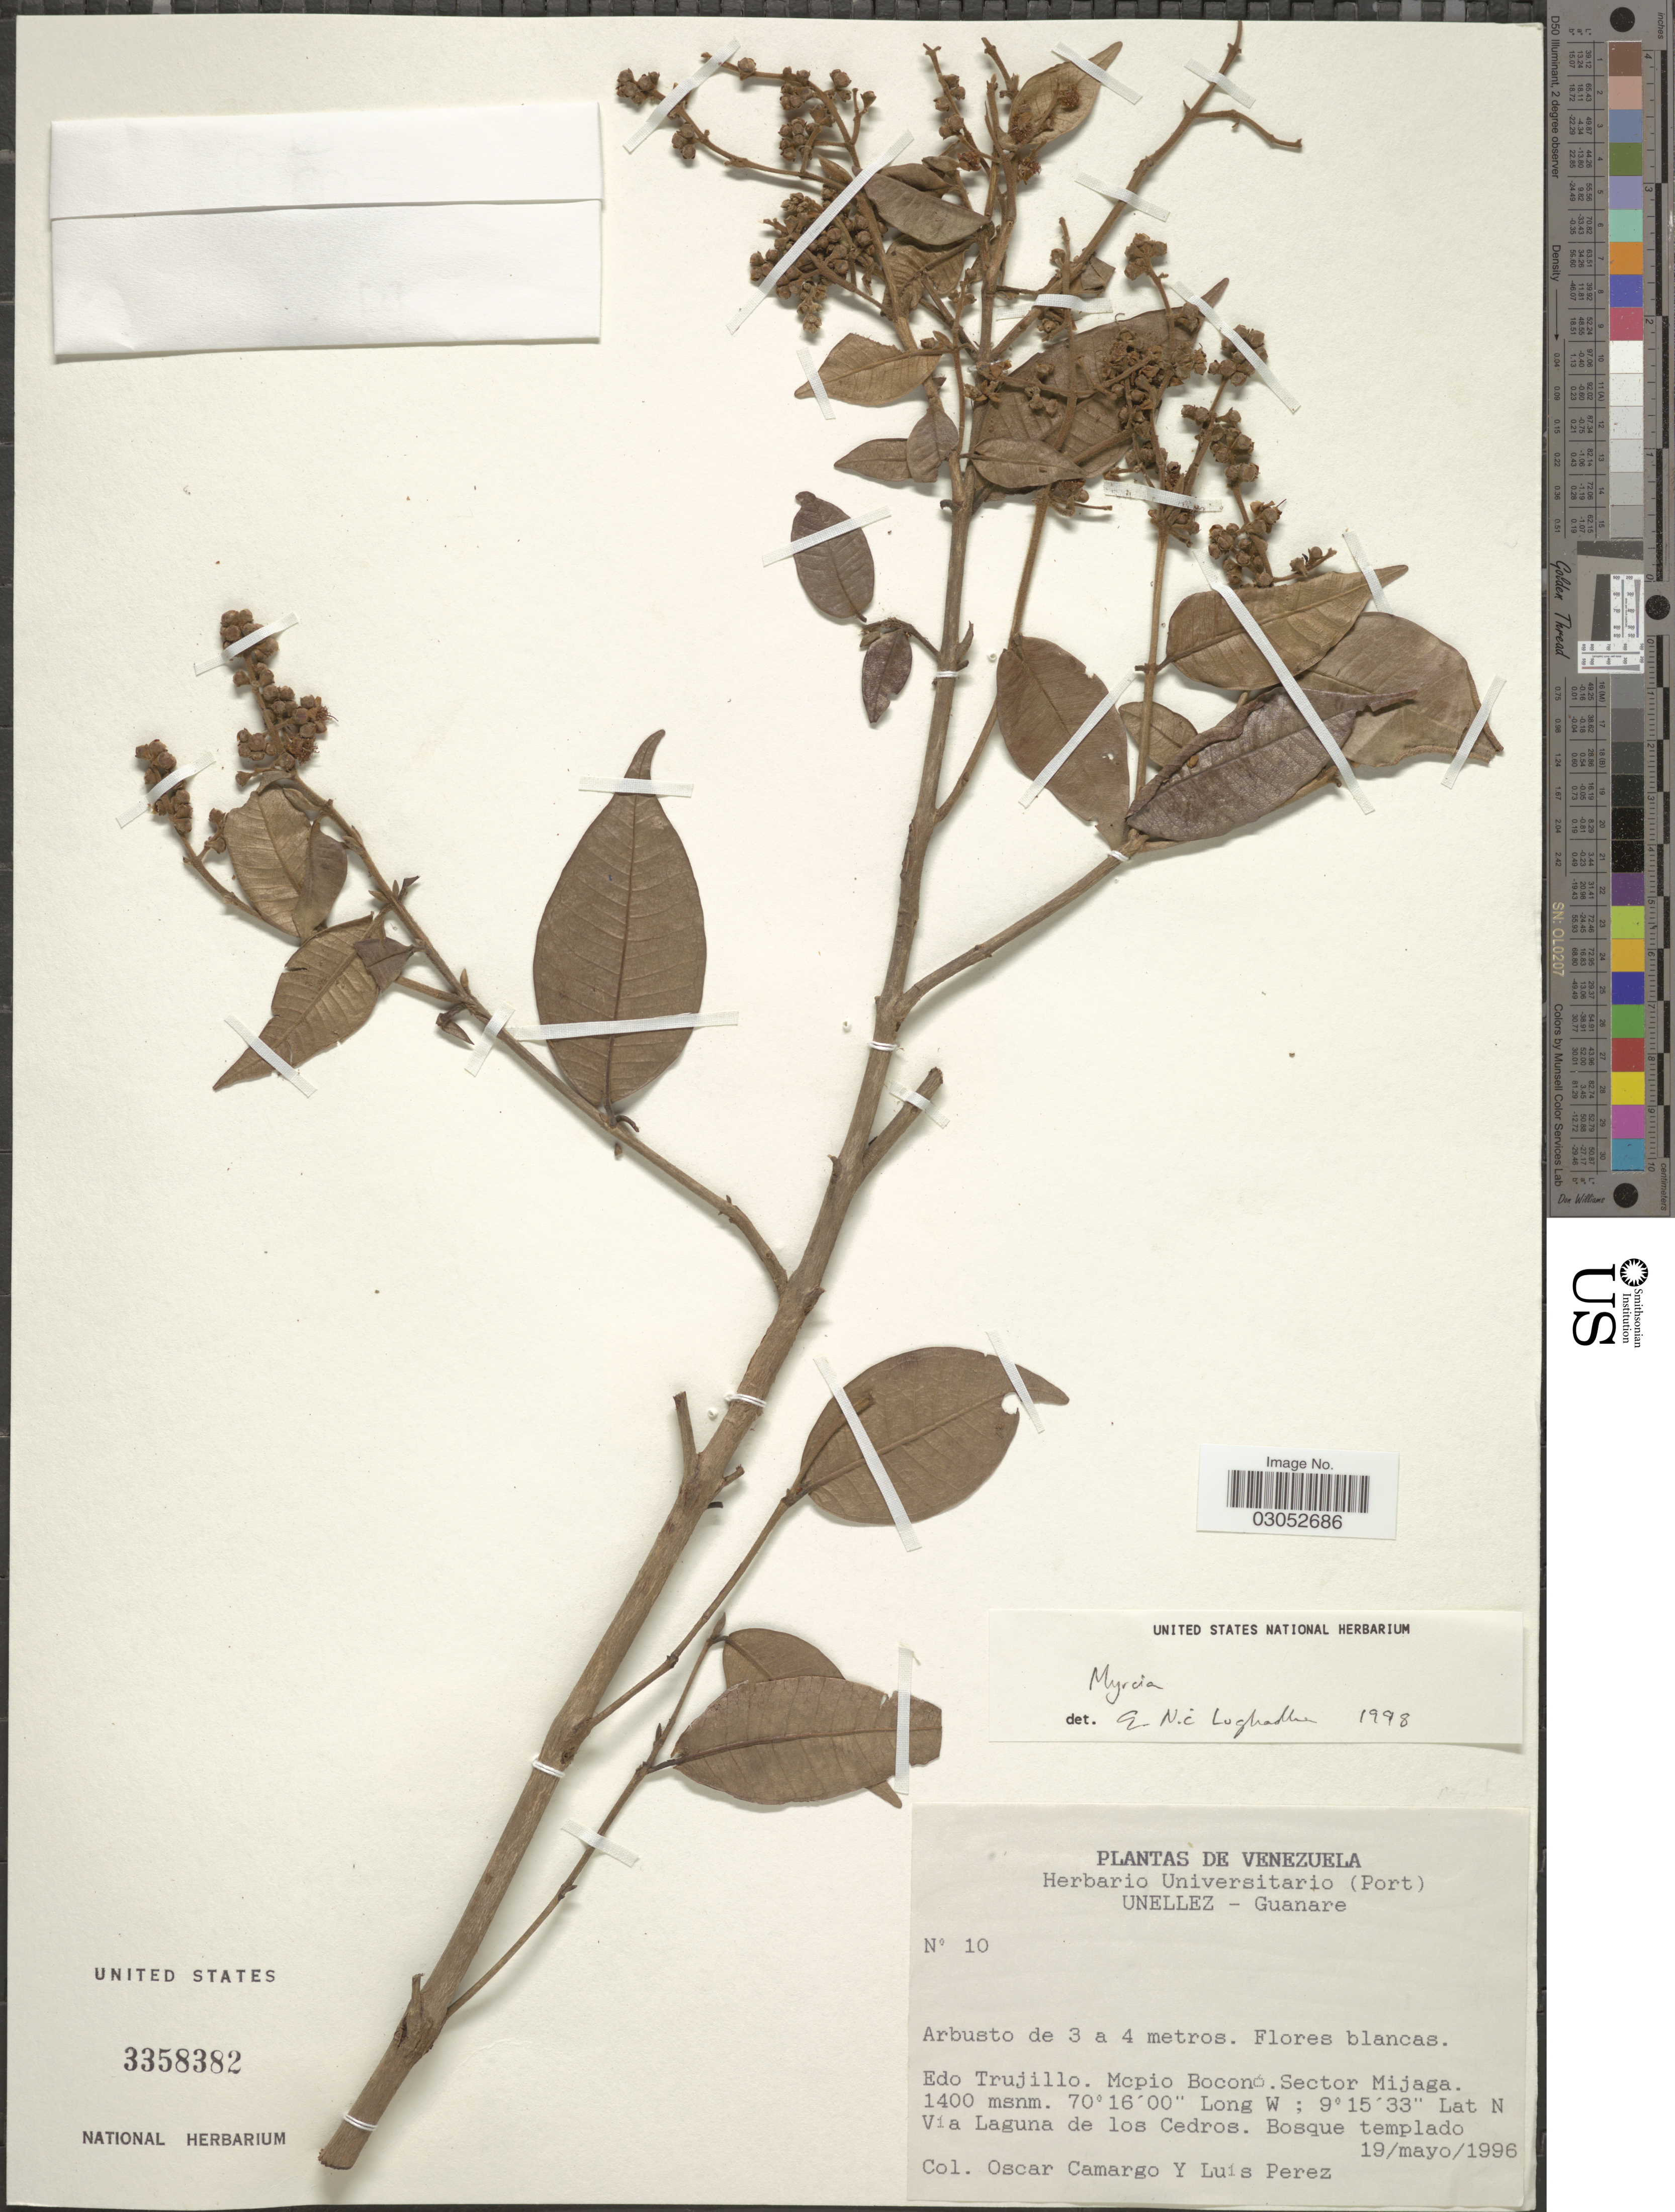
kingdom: Plantae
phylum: Tracheophyta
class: Magnoliopsida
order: Myrtales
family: Myrtaceae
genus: Myrcia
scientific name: Myrcia sp.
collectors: O. Camargo & L. Perez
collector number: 10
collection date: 1996-05-19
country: Venezuela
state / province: Trujillo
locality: Mcpio Boconó. Sector Mijaga. Via Laguna de los Cedros.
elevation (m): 1400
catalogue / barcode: US 3358382